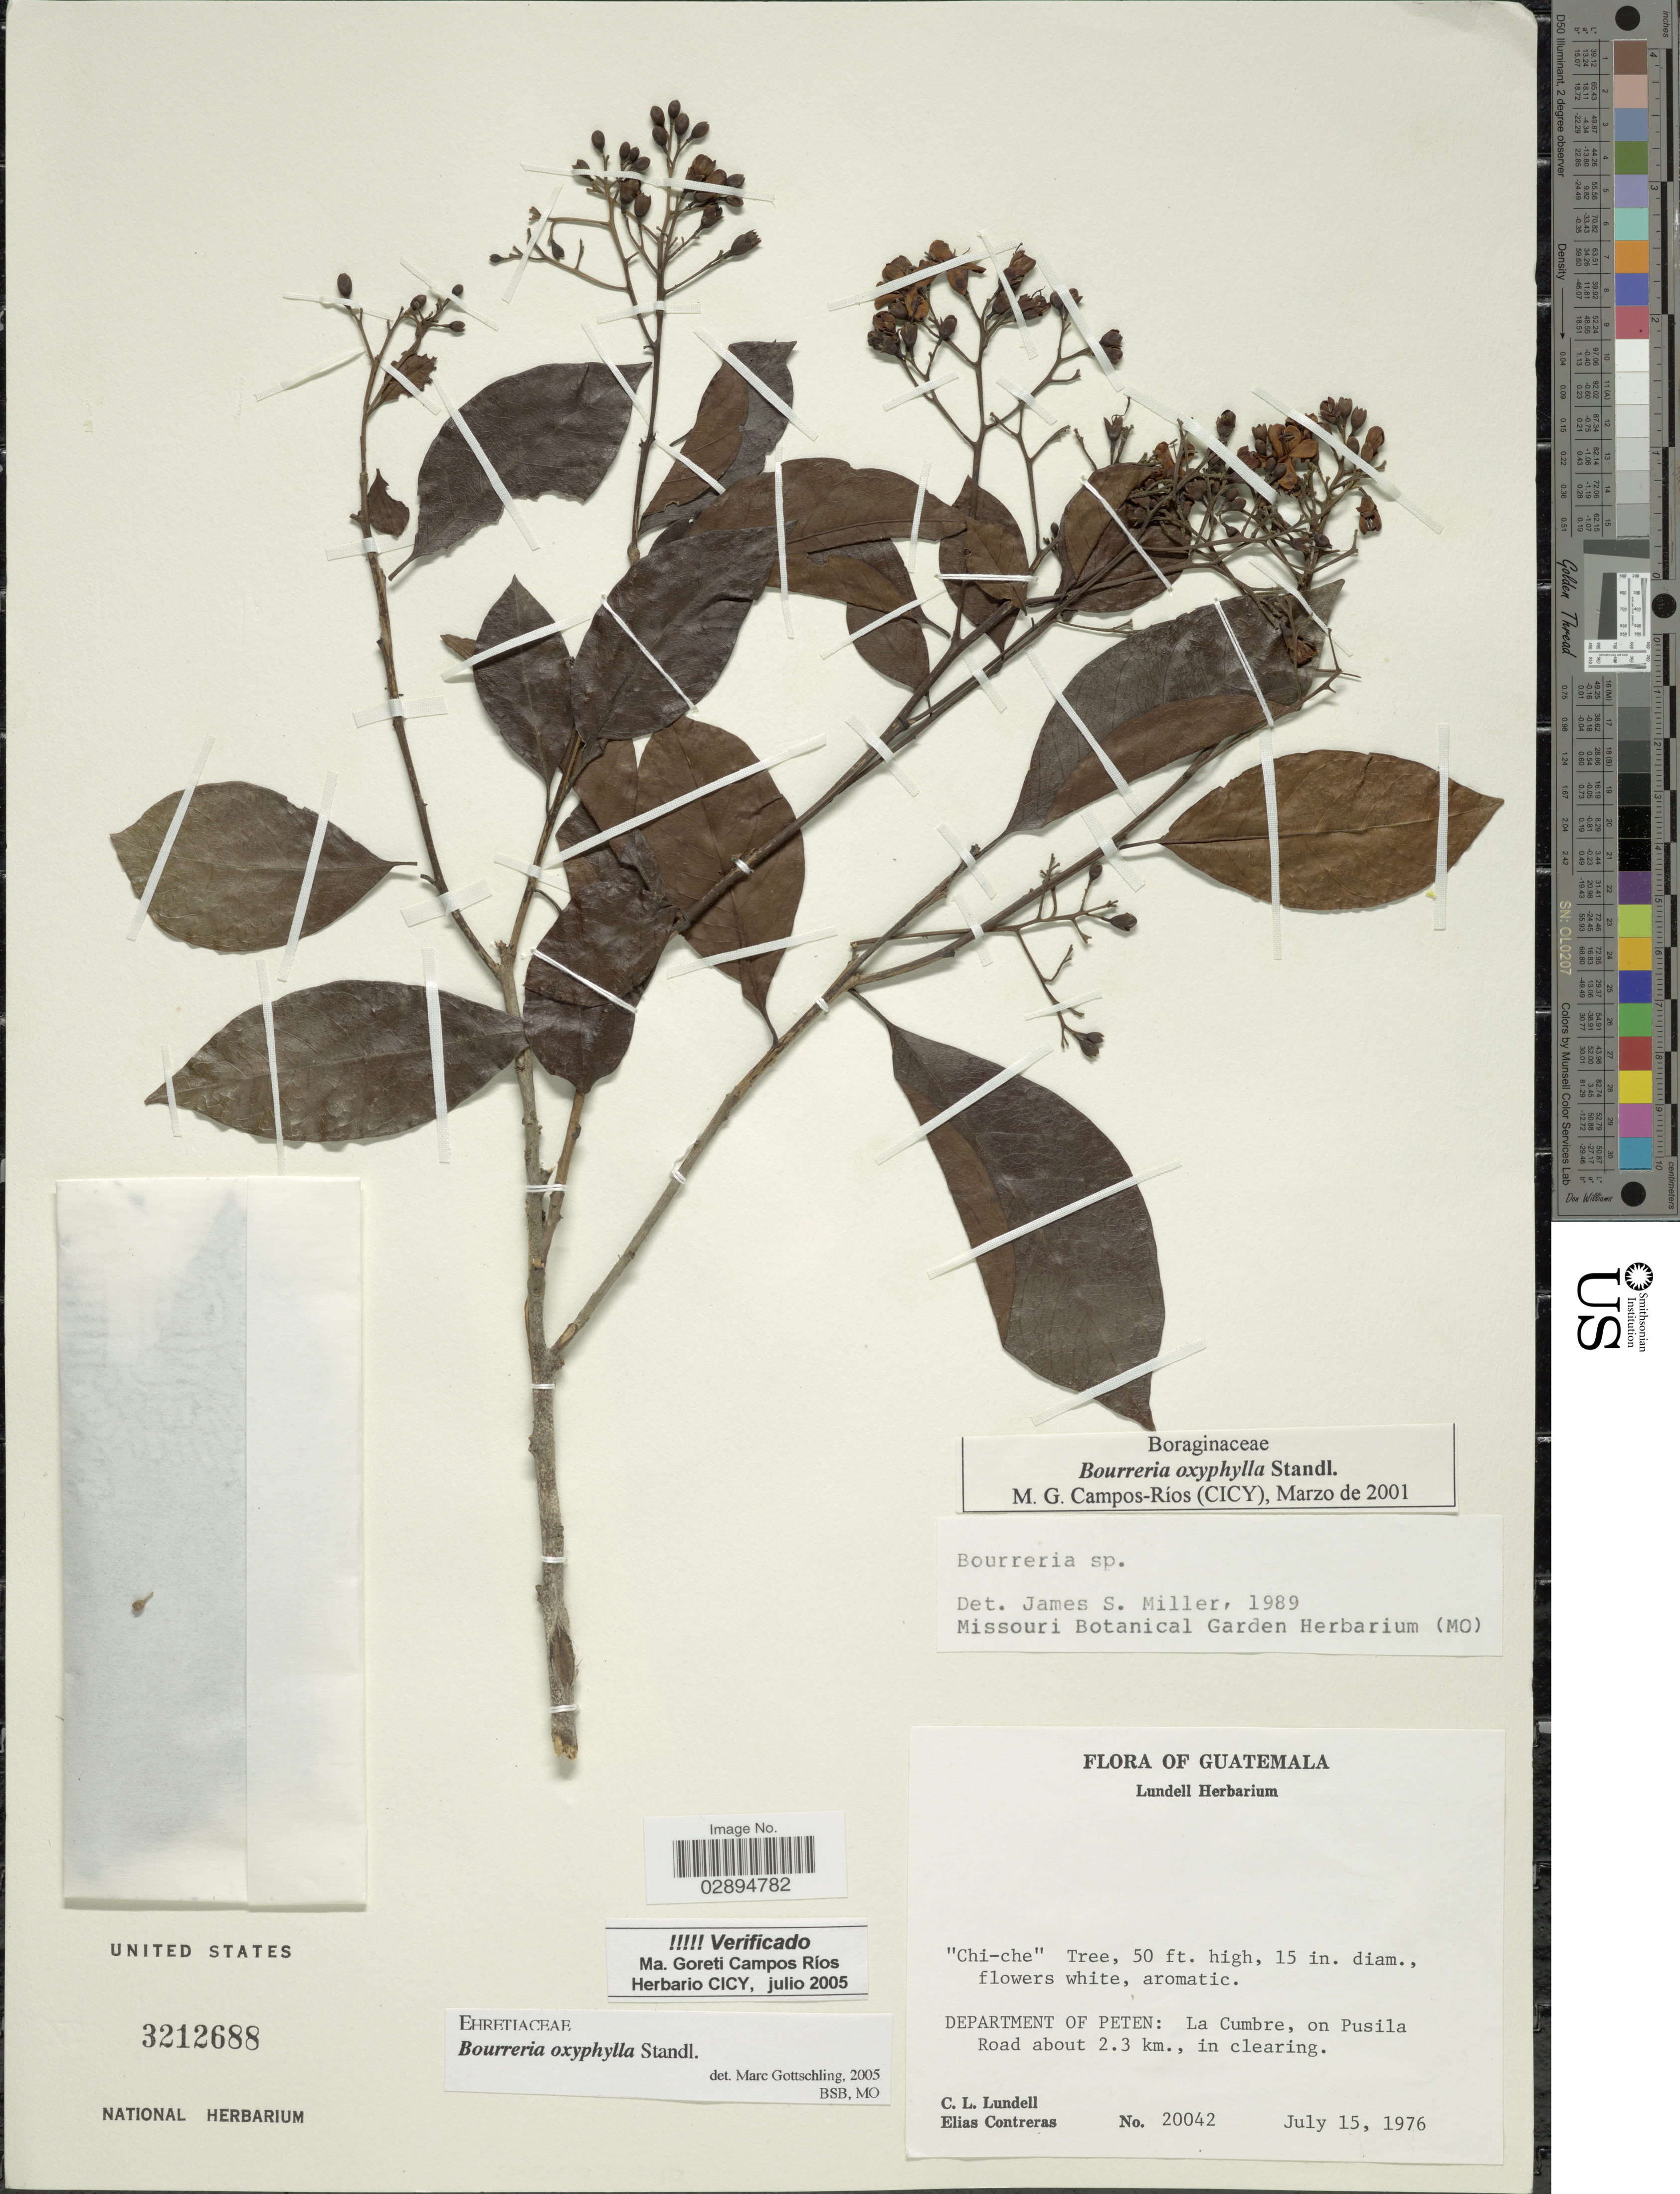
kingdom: Plantae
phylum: Tracheophyta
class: Magnoliopsida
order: Boraginales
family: Ehretiaceae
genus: Bourreria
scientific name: Bourreria oxyphylla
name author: Standl.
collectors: C. L. Lundell & E. Contreras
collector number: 20042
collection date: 1976-07-15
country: Guatemala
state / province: El Petén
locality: Department of Peten: La Cumbre, on Pusila Road about 2.3 km., in clearing.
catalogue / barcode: US 3212688